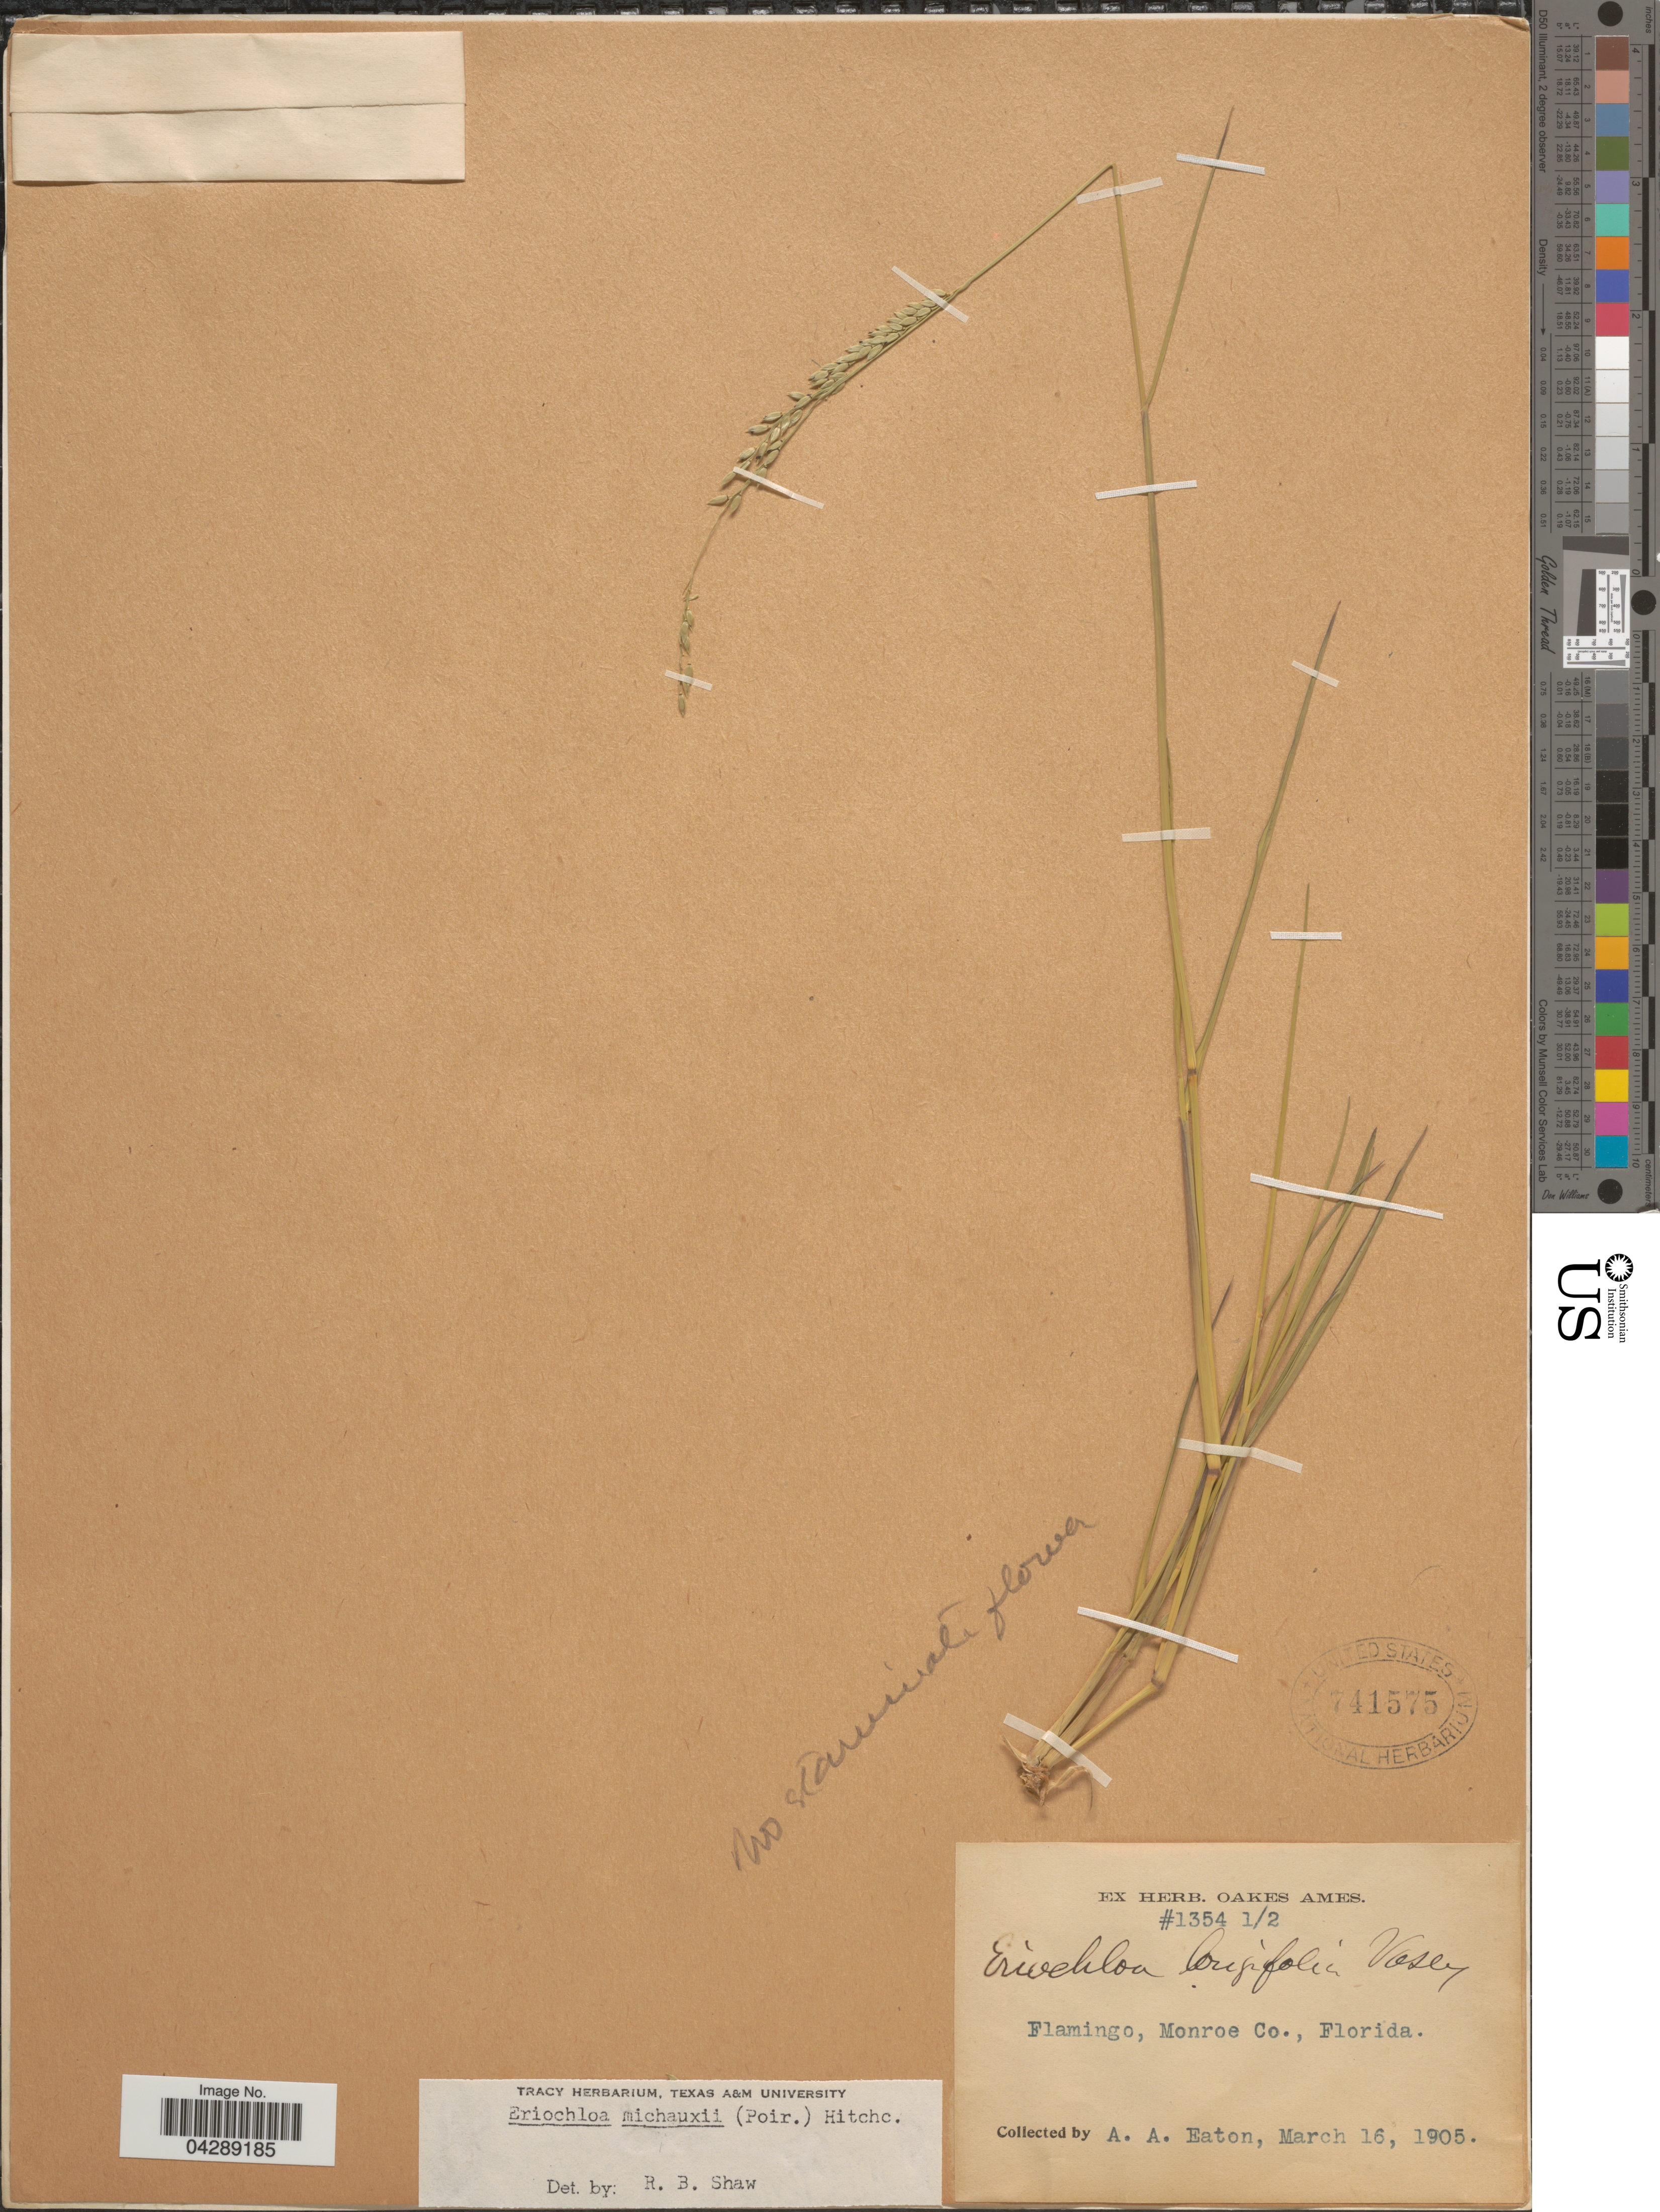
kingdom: Plantae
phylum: Tracheophyta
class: Liliopsida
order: Poales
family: Poaceae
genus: Eriochloa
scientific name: Eriochloa michauxii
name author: (Poir.) Hitchc.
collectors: A. A. Eaton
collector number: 1354 1/2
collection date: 1905-03-16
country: United States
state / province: Florida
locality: Flamingo, Monroe Co.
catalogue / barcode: US 741575